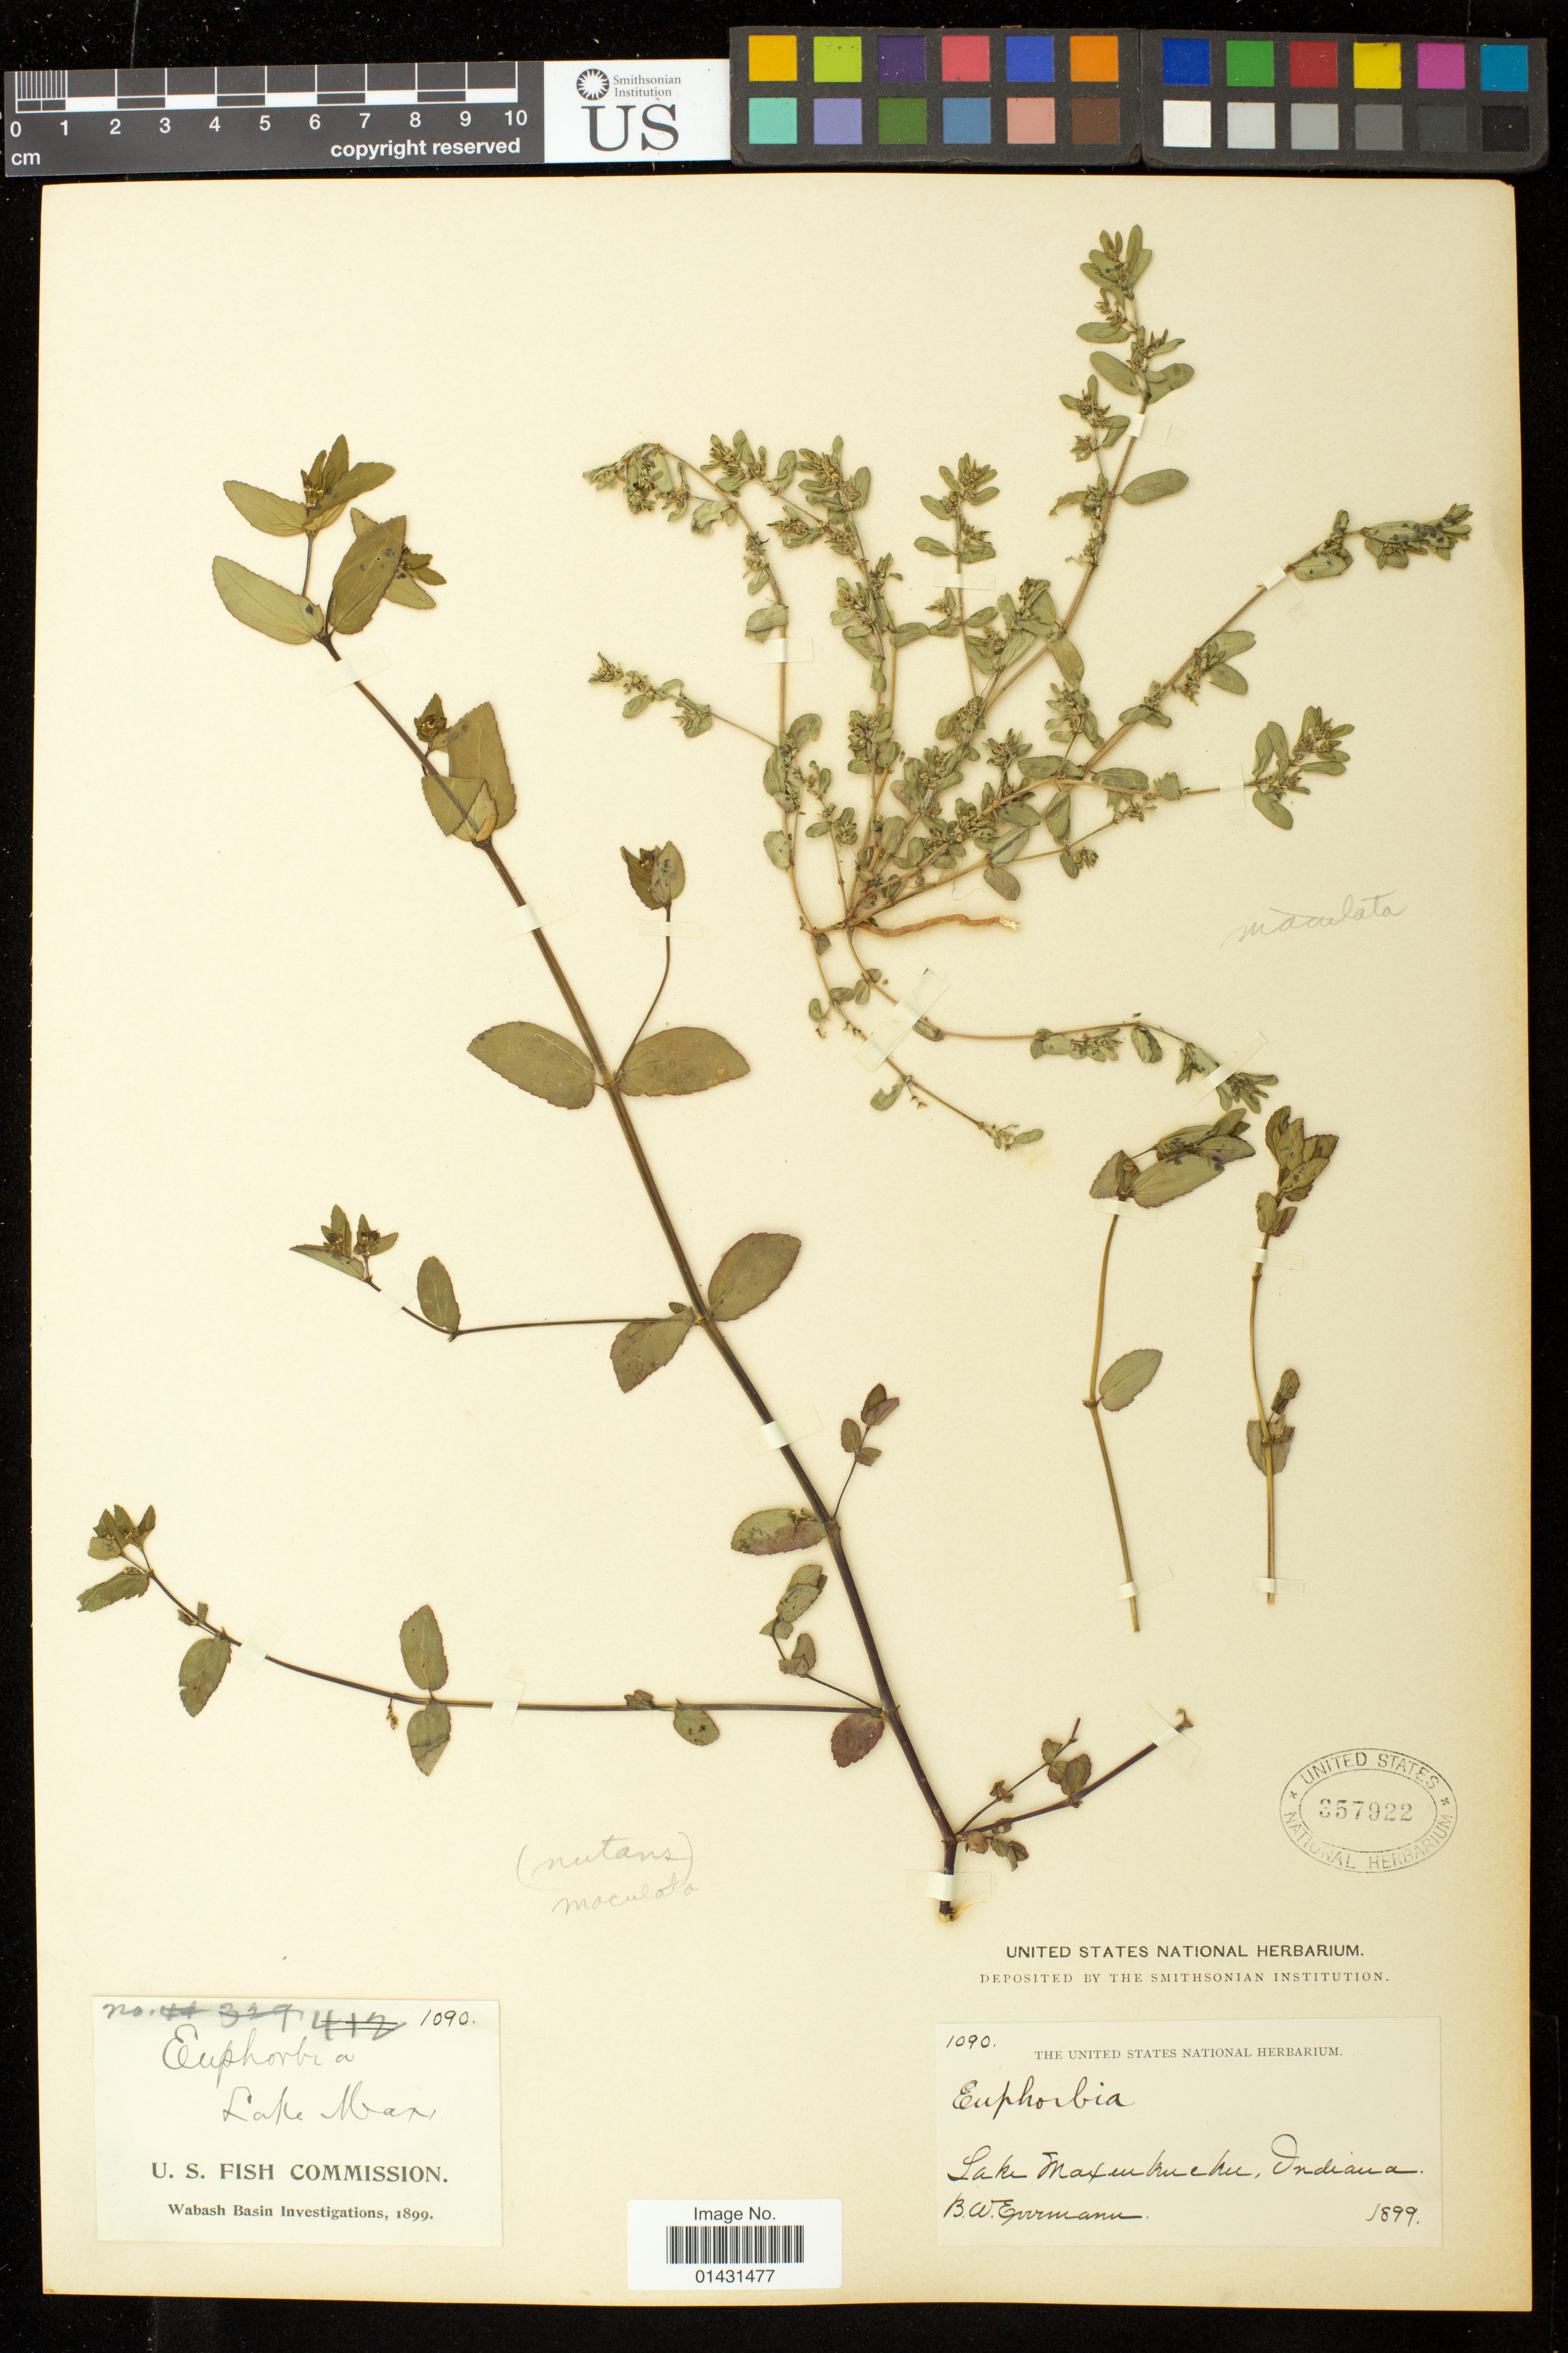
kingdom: Plantae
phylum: Tracheophyta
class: Magnoliopsida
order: Malpighiales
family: Euphorbiaceae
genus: Euphorbia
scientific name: Euphorbia maculata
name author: L.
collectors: B. W. Evermann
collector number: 1090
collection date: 1899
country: United States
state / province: Indiana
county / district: Marshall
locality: Lake Maxinkuckee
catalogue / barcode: US 357922